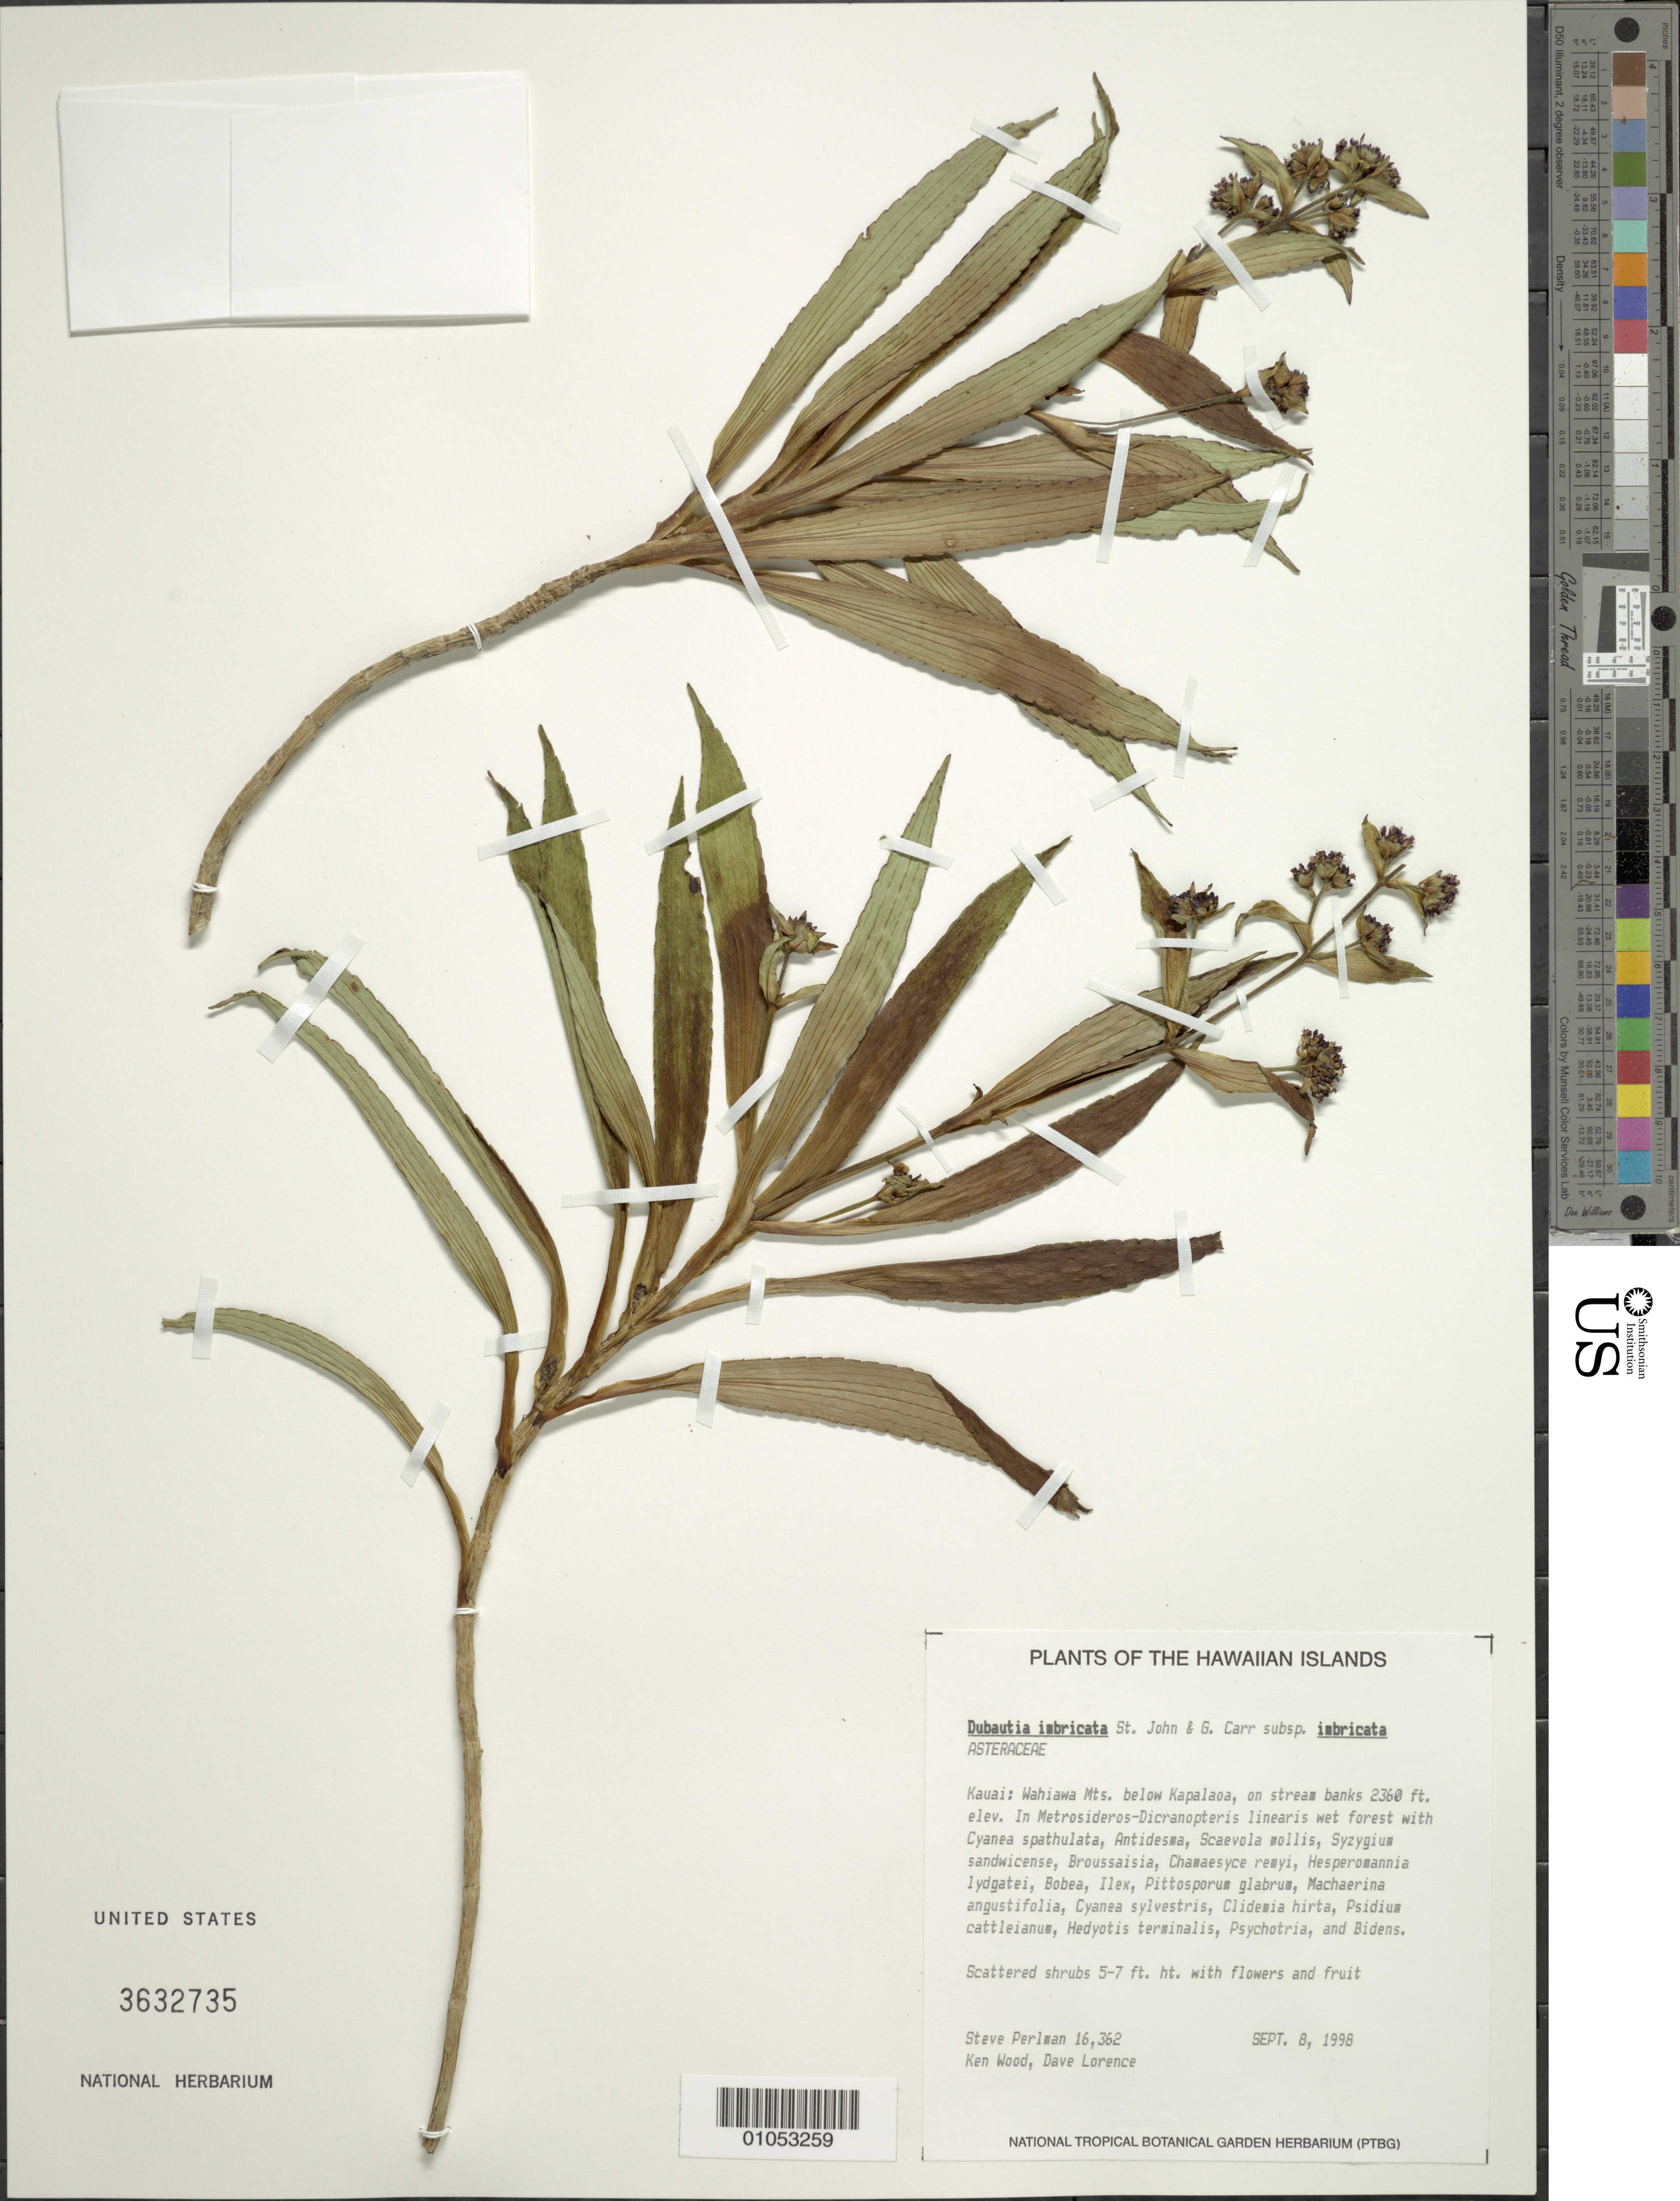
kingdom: Plantae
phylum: Tracheophyta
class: Magnoliopsida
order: Asterales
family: Asteraceae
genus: Dubautia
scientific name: Dubautia imbricata subsp. imbricata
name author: H. St. John & G.D. Carr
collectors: S. P. Perlman, K. Wood & D. Lorence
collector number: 16362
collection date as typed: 8 Sep 1998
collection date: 1998-09-08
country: United States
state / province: Hawaii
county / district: Kauai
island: Kaua'i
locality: Wahiawa Mts., below Kapalaoa, on stream banks.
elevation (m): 719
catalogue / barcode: US 3632735